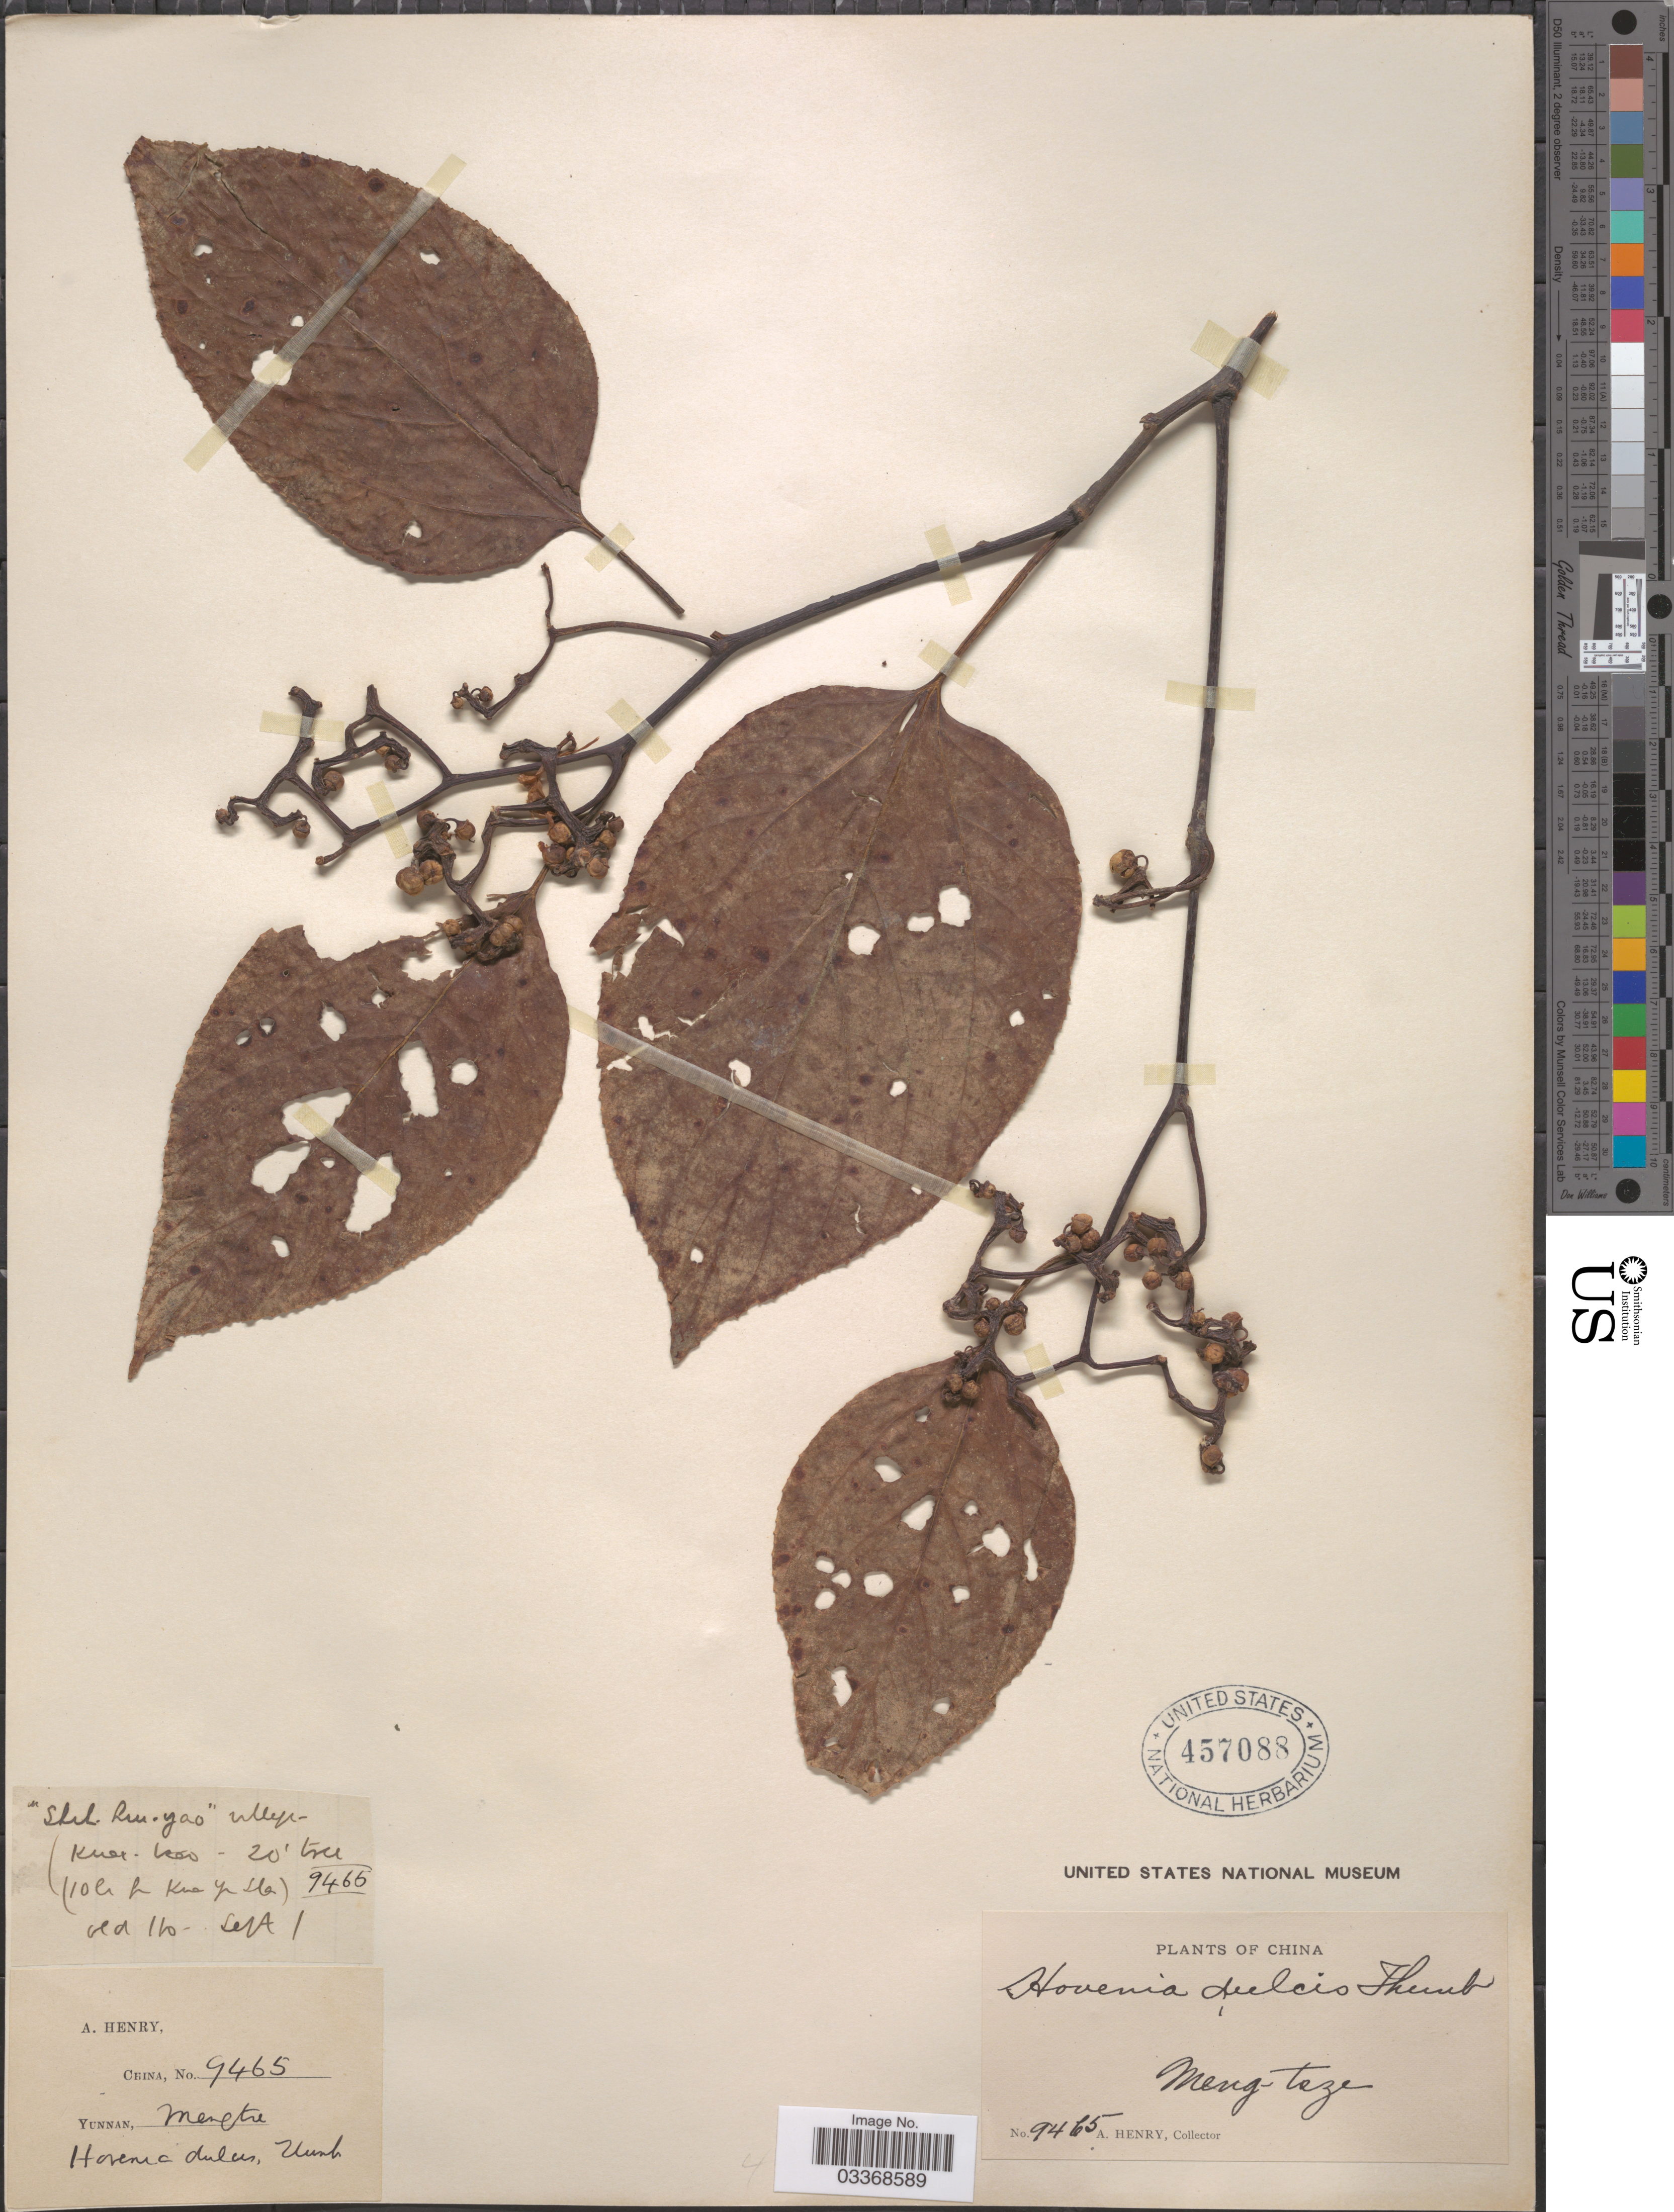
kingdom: Plantae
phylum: Tracheophyta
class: Magnoliopsida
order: Rosales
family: Rhamnaceae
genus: Hovenia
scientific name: Hovenia dulcis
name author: Thunb.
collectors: A. Henry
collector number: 9465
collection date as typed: Transcribed d/m/y: /9/1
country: China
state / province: Yunnan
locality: Meng-tsze. "Shih-hui-yao" village, (Kuar-tsao. 10 li from Kua Yi Shan); old Ho.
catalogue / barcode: US 457088